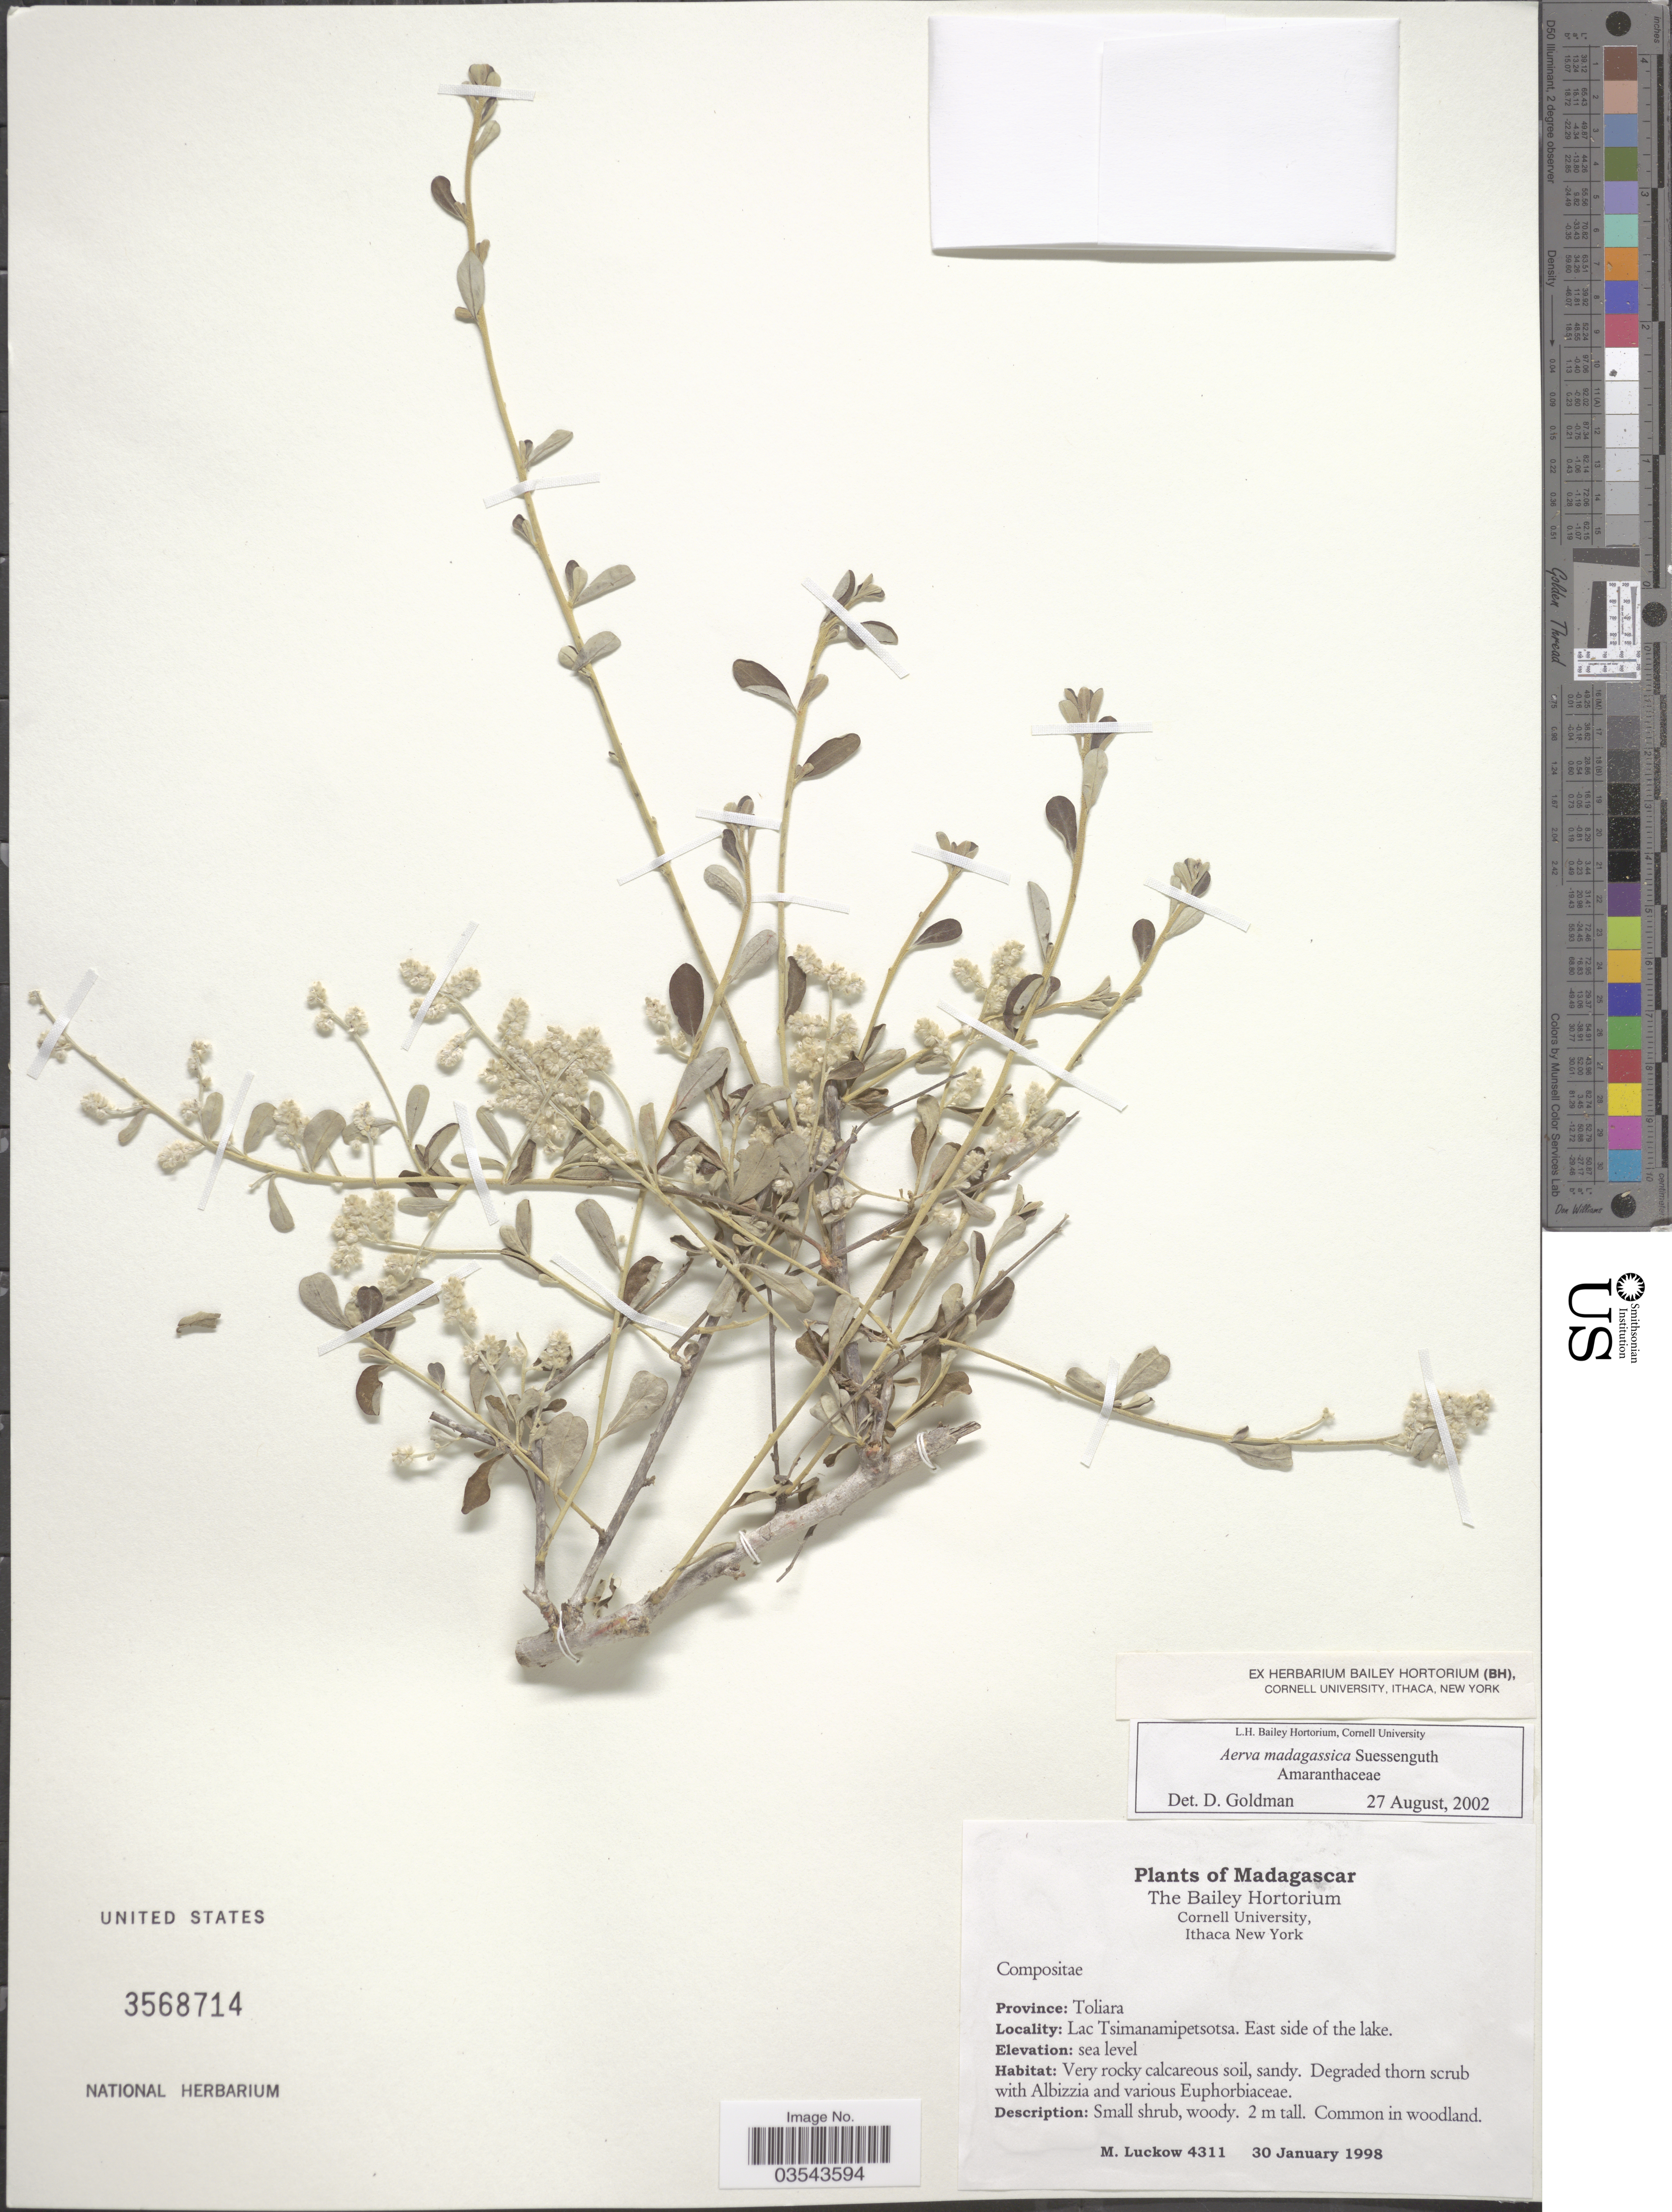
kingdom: Plantae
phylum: Tracheophyta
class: Magnoliopsida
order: Caryophyllales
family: Amaranthaceae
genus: Aerva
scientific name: Aerva madagassica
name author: Suess.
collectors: M. A. Luckow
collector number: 4311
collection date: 1998-01-30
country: Madagascar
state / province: Atsimo-Andrefana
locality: Lac Tsimanamipetsotsa. east side of the lake.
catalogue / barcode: US 3568714